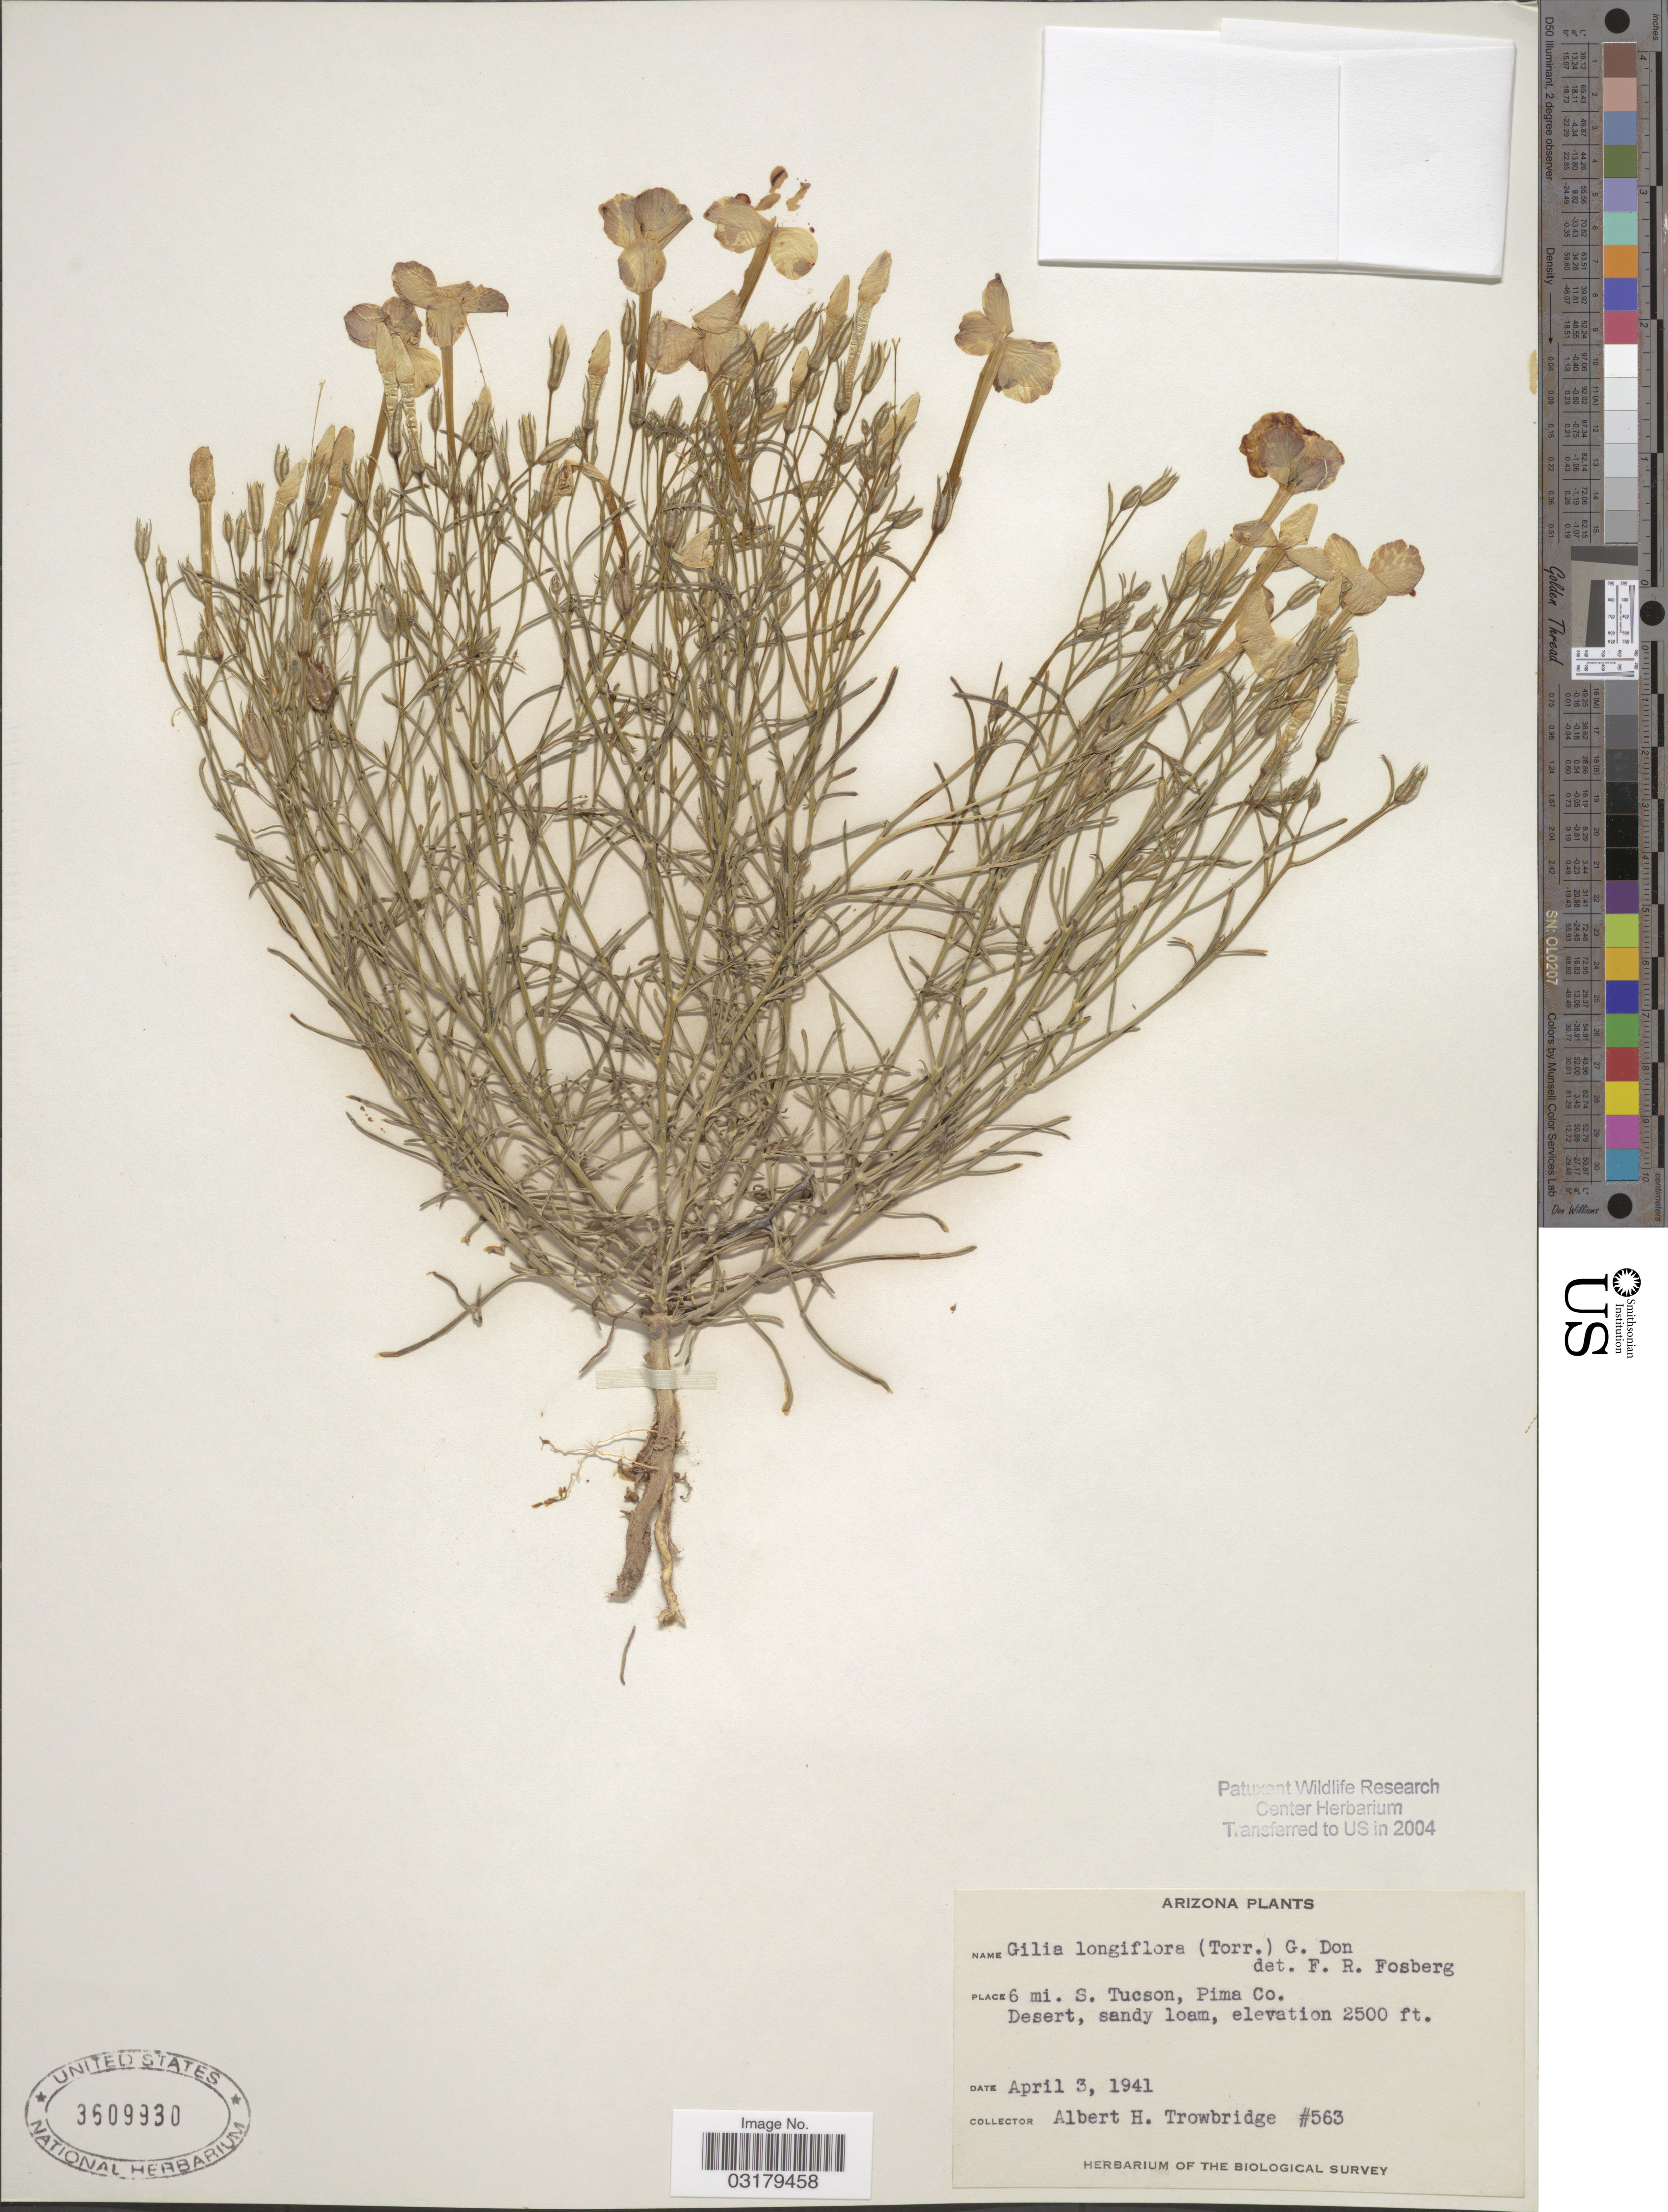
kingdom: Plantae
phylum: Tracheophyta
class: Magnoliopsida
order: Ericales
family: Polemoniaceae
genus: Ipomopsis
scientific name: Ipomopsis longiflora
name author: (Torr.) V.E. Grant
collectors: A. H. Trowbridge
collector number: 563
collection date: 1941-04-03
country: United States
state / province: Arizona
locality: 6 mi. S. Tucson, Pima Co.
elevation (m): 762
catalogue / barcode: US 3609930